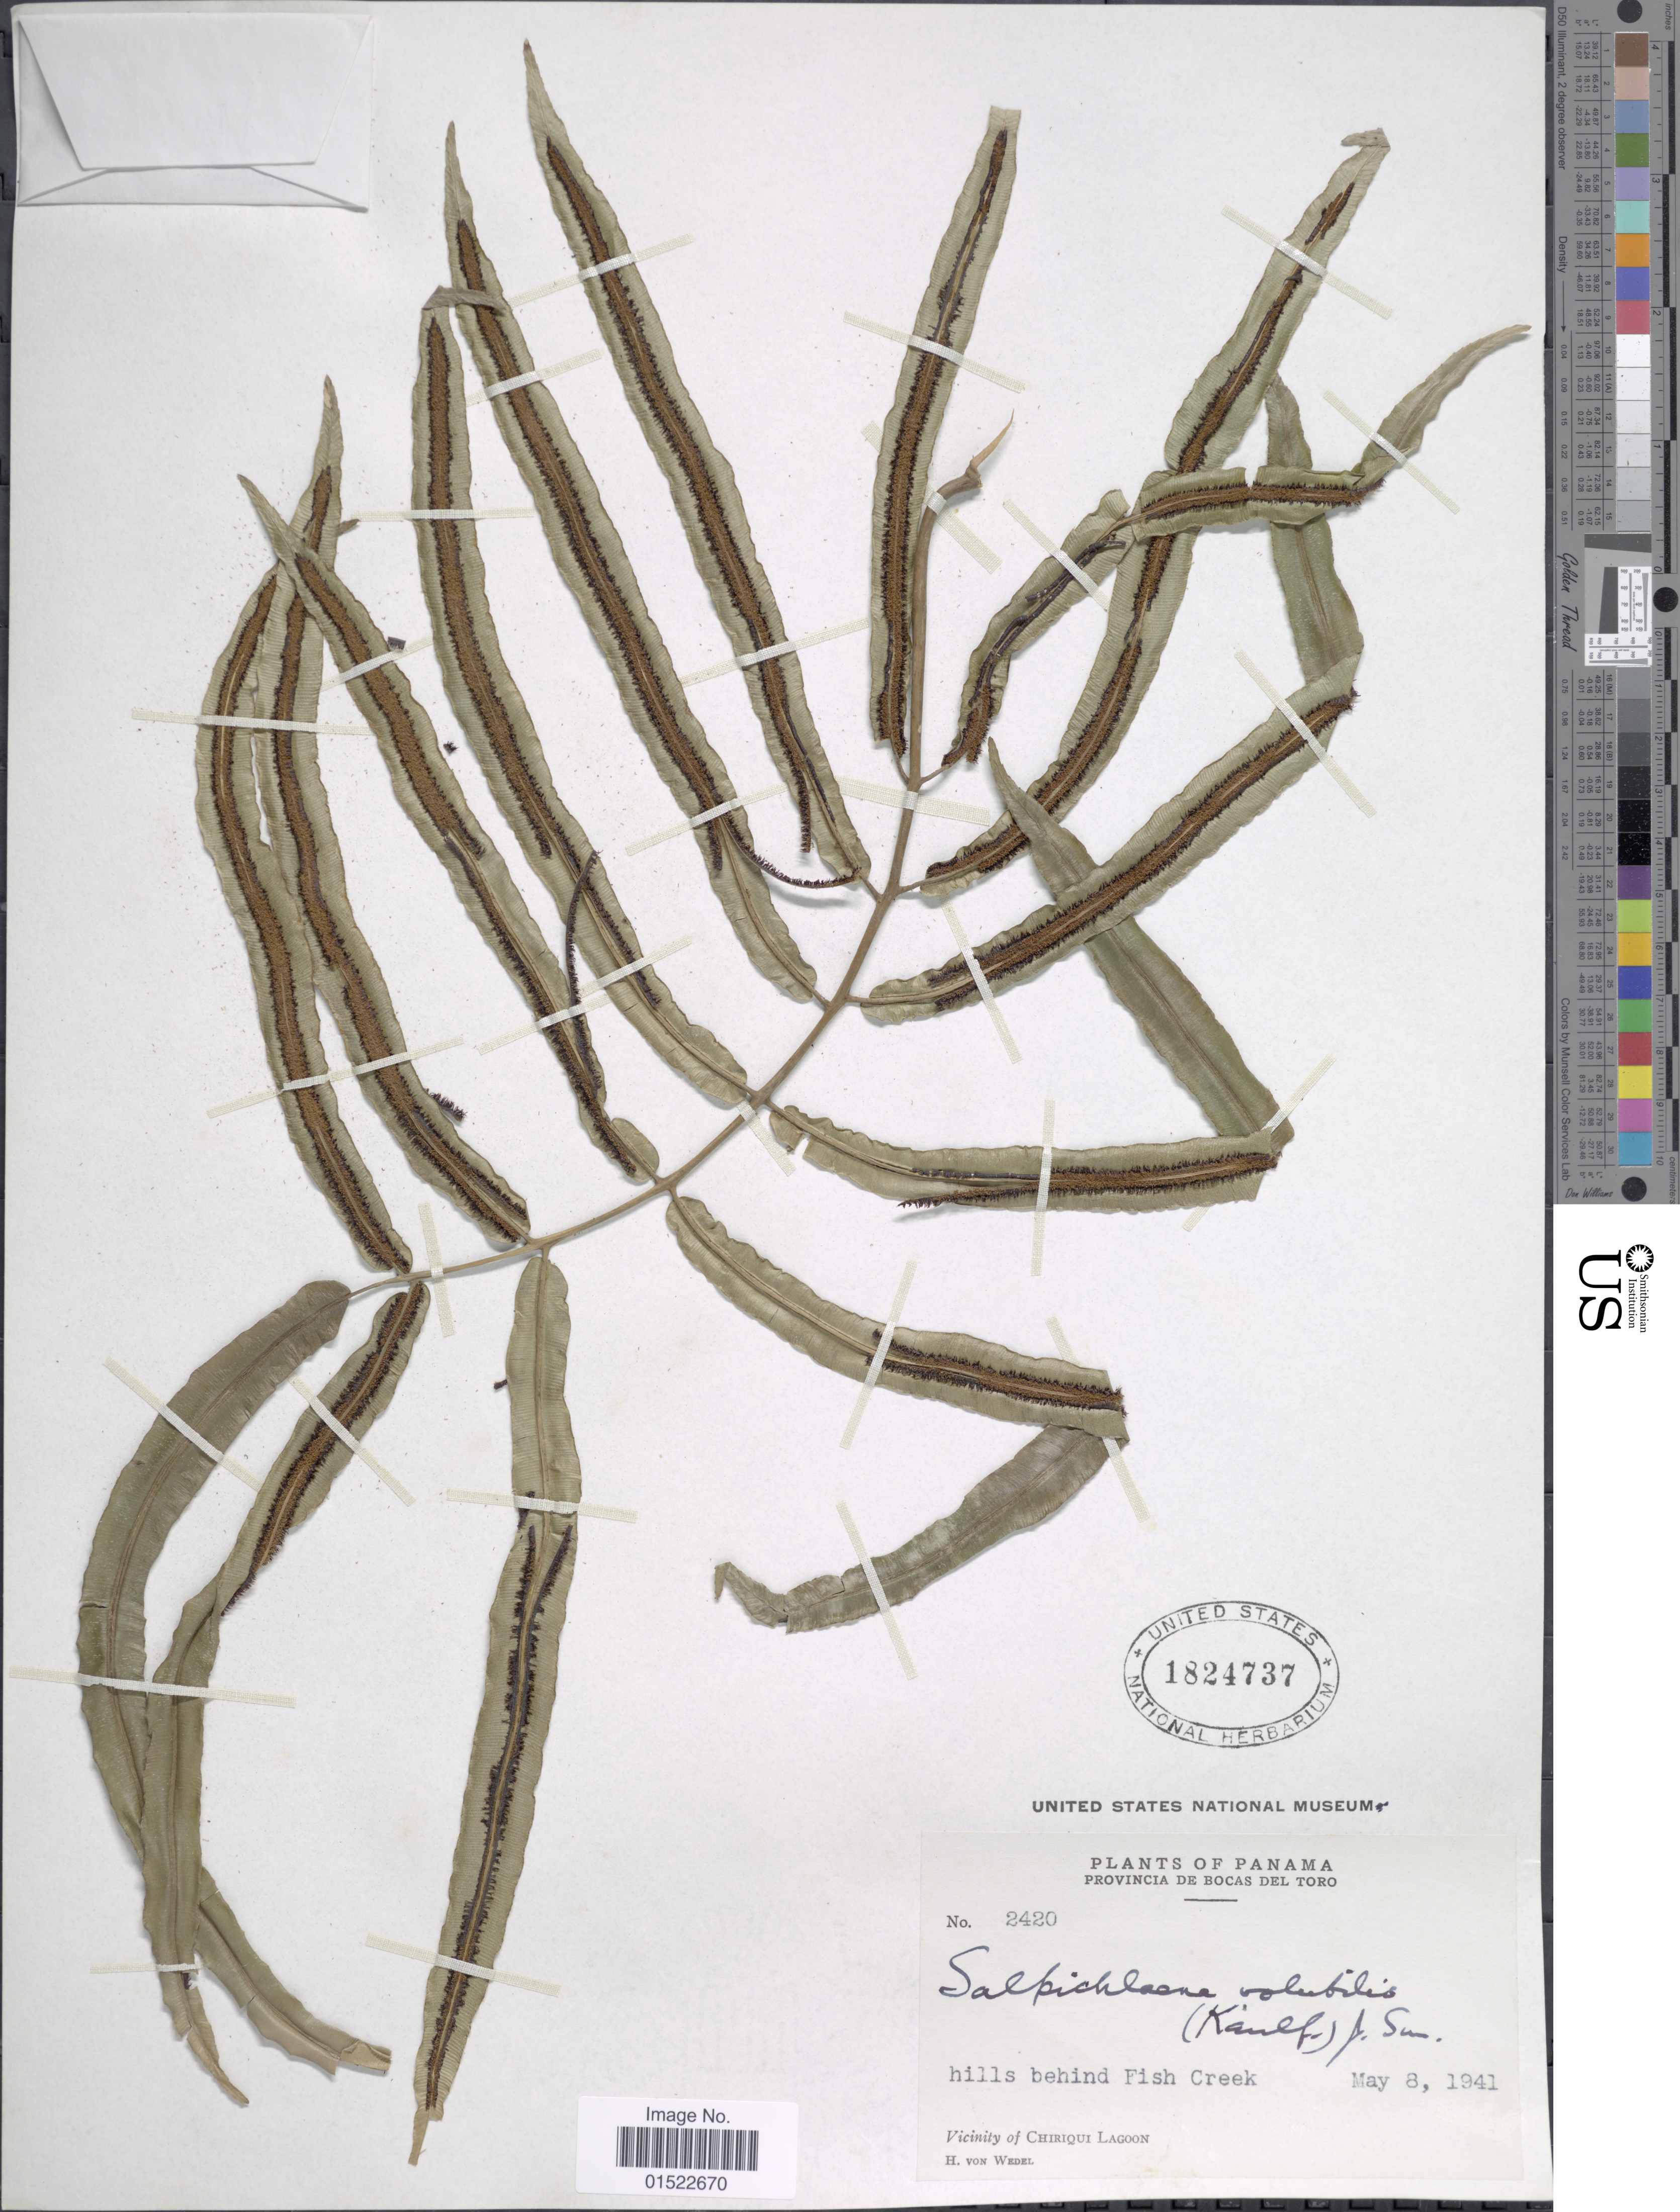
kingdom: Plantae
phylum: Tracheophyta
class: Polypodiopsida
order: Polypodiales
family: Blechnaceae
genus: Salpichlaena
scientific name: Salpichlaena volubilis subsp. volubilis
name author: (Kaulf.) J. Sm.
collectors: H. von Wedel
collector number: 2420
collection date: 1941-05-08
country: Panama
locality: Hills behind Fish Creek, Vicinity of Chiriqui Lagoon. Provincia de Bocas del Toro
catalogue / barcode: US 1824737